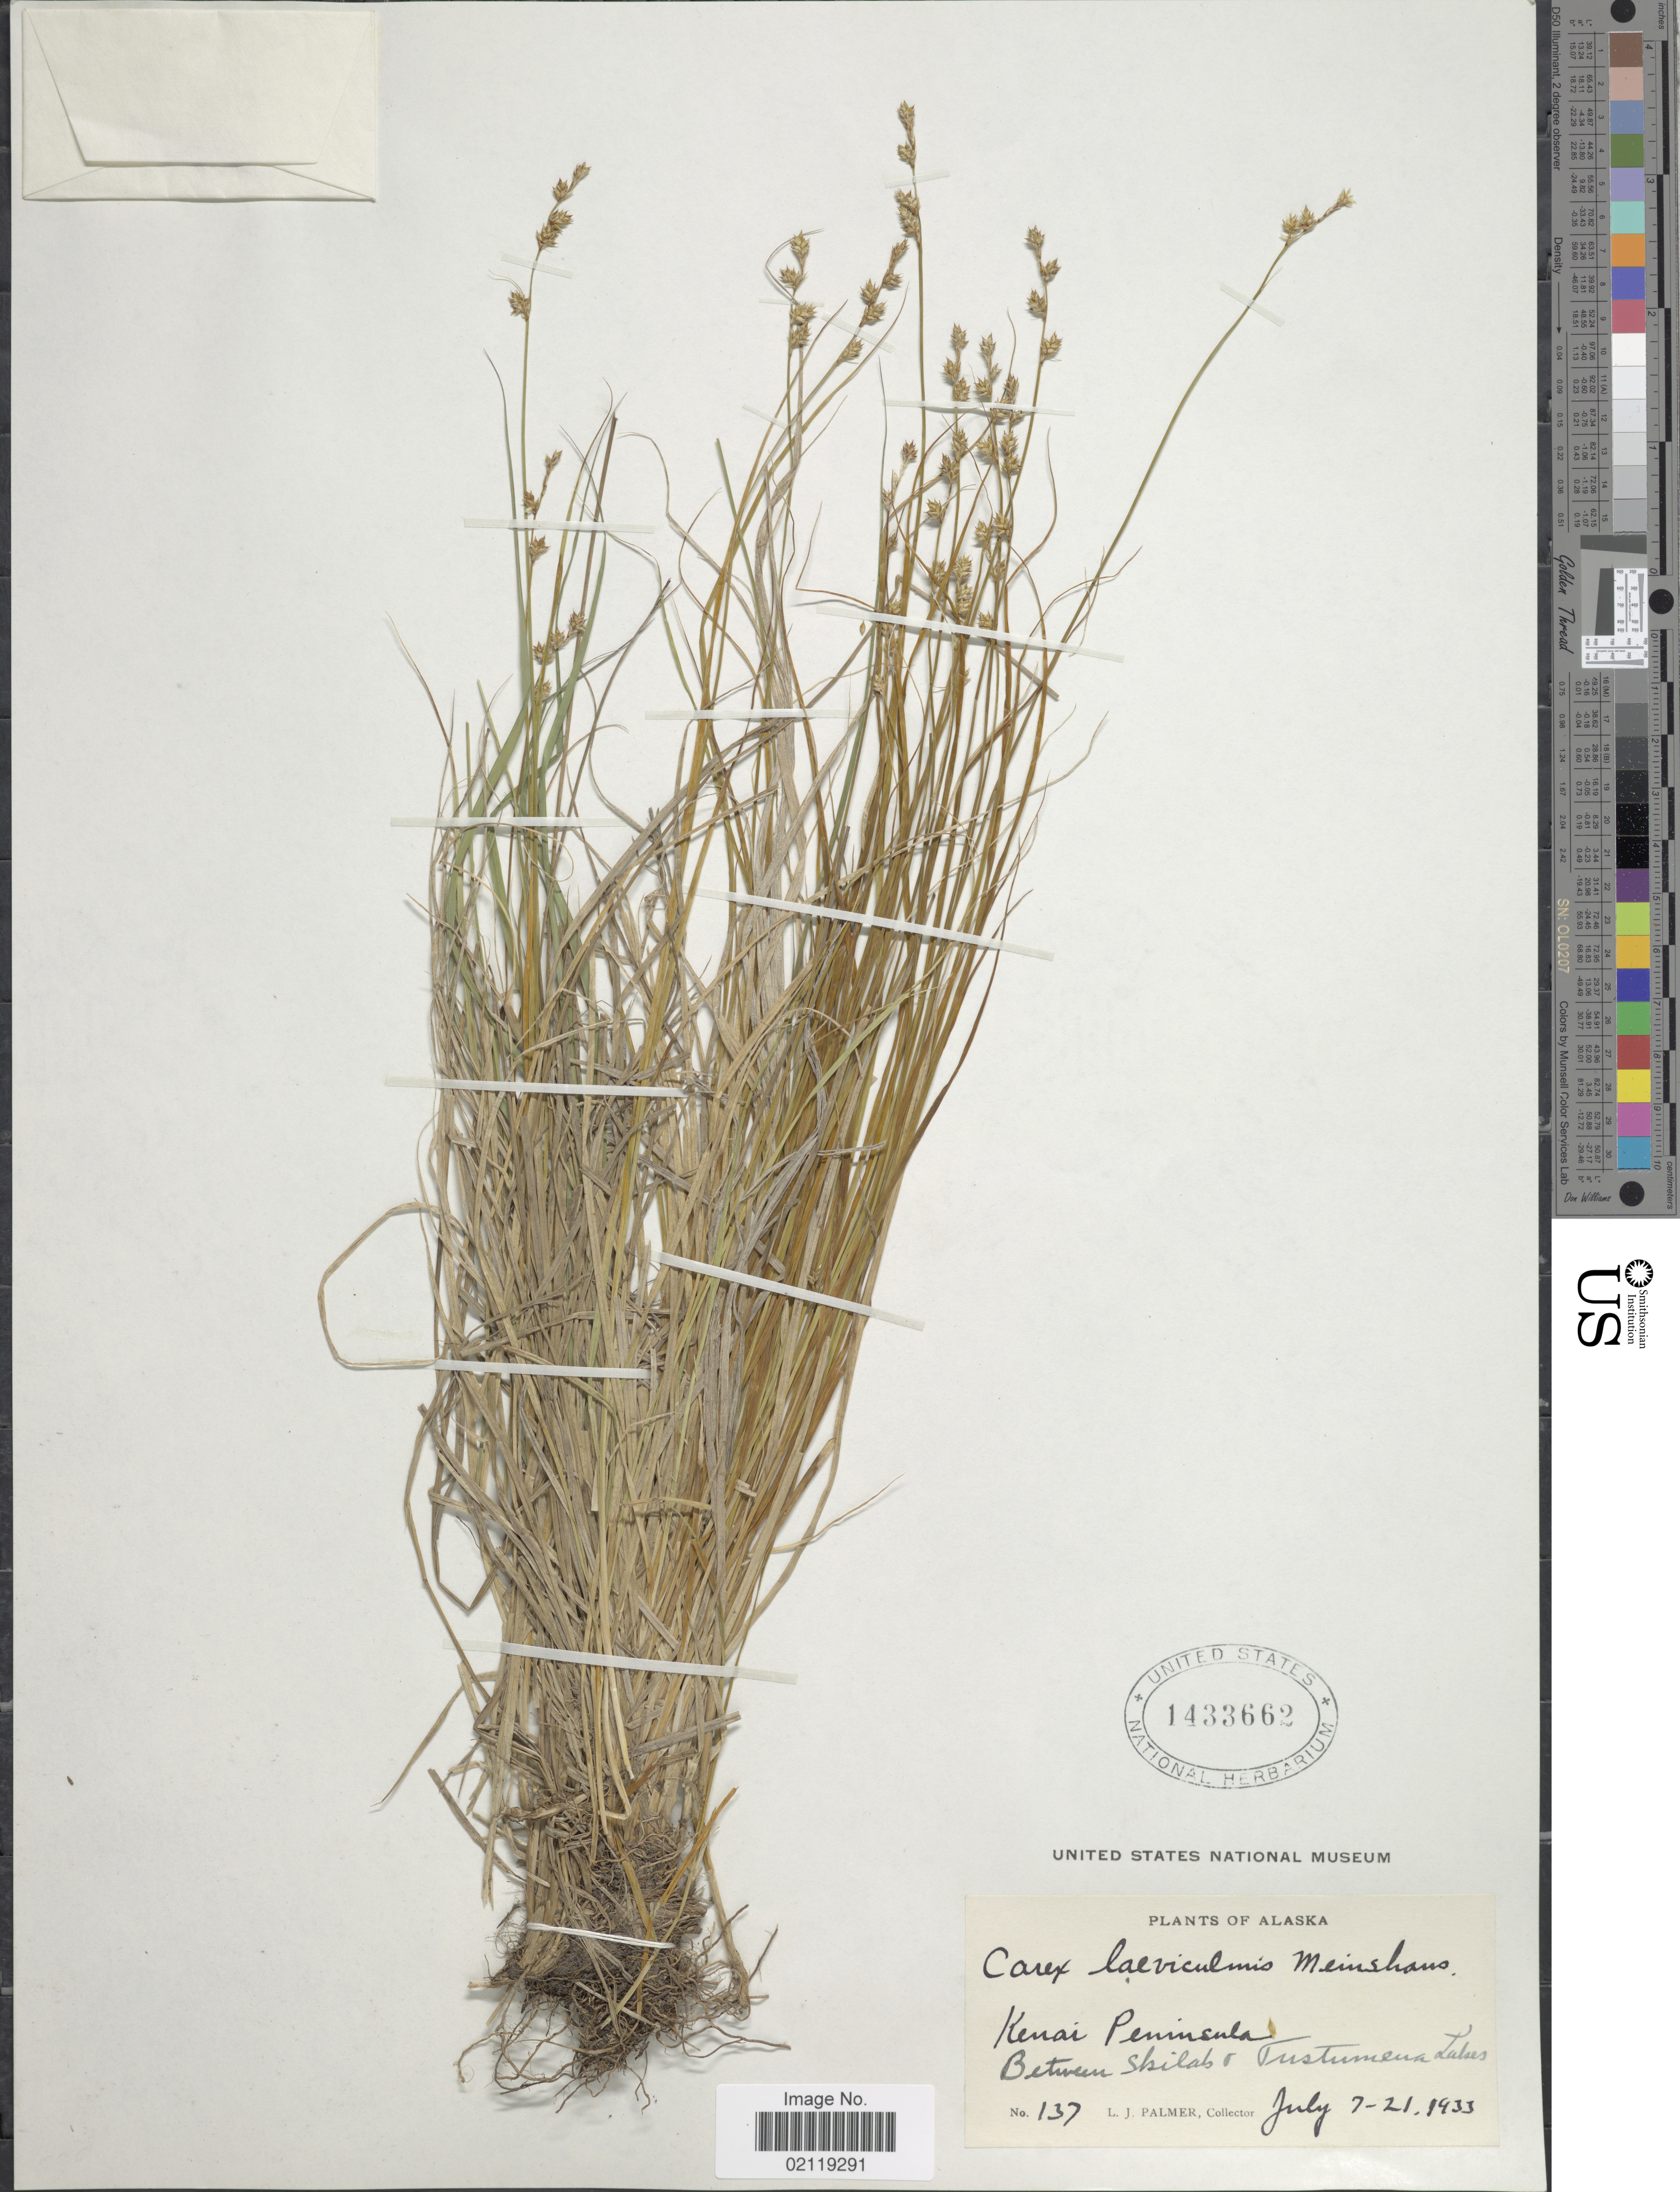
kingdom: Plantae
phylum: Tracheophyta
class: Liliopsida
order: Poales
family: Cyperaceae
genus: Carex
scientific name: Carex laeviculmis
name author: Meinsh.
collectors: L. J. Palmer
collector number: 137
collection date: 1933-07-07/1933-07-21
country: United States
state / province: Alaska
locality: Kenai Peninsula. Between Shilah + Tustumena Lakes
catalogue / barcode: US 1433662